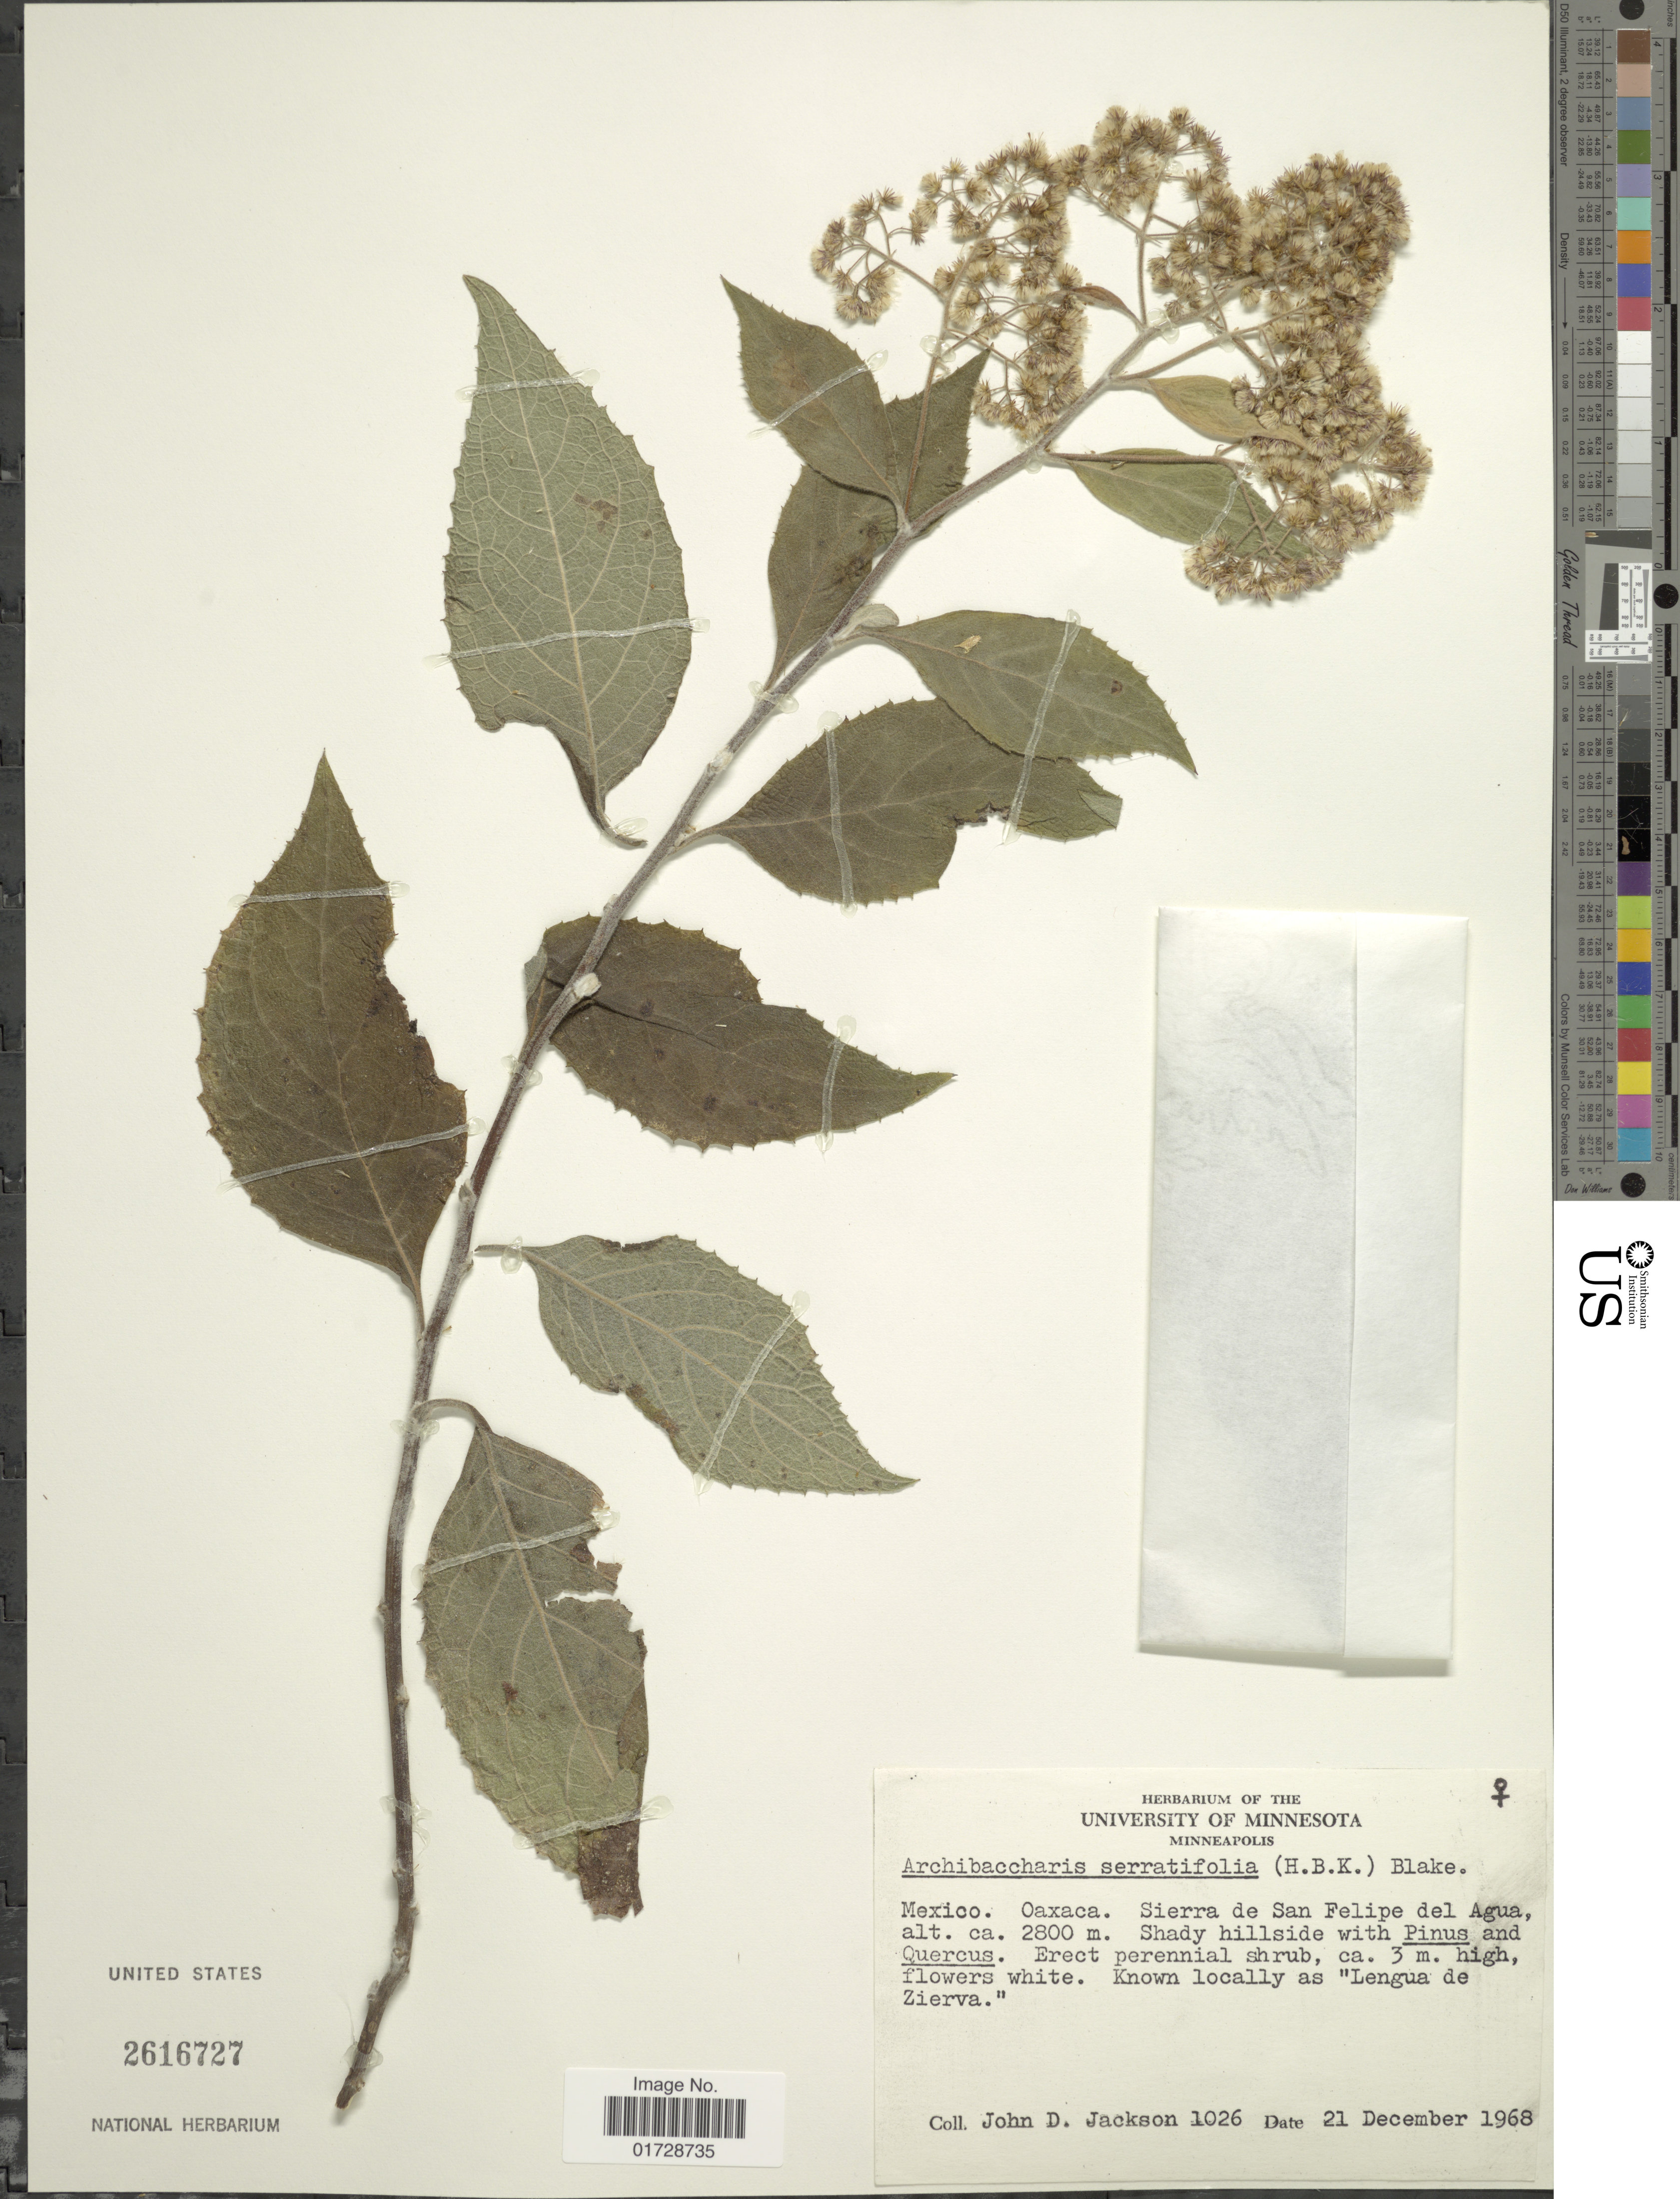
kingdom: Plantae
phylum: Tracheophyta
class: Magnoliopsida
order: Asterales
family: Asteraceae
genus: Archibaccharis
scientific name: Archibaccharis serratifolia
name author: (Kunth) S.F. Blake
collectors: J. Jackson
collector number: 1026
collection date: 1968-12-21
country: Mexico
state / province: Oaxaca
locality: Sierra de San Felipe del Agua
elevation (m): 2800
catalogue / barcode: US 2616727